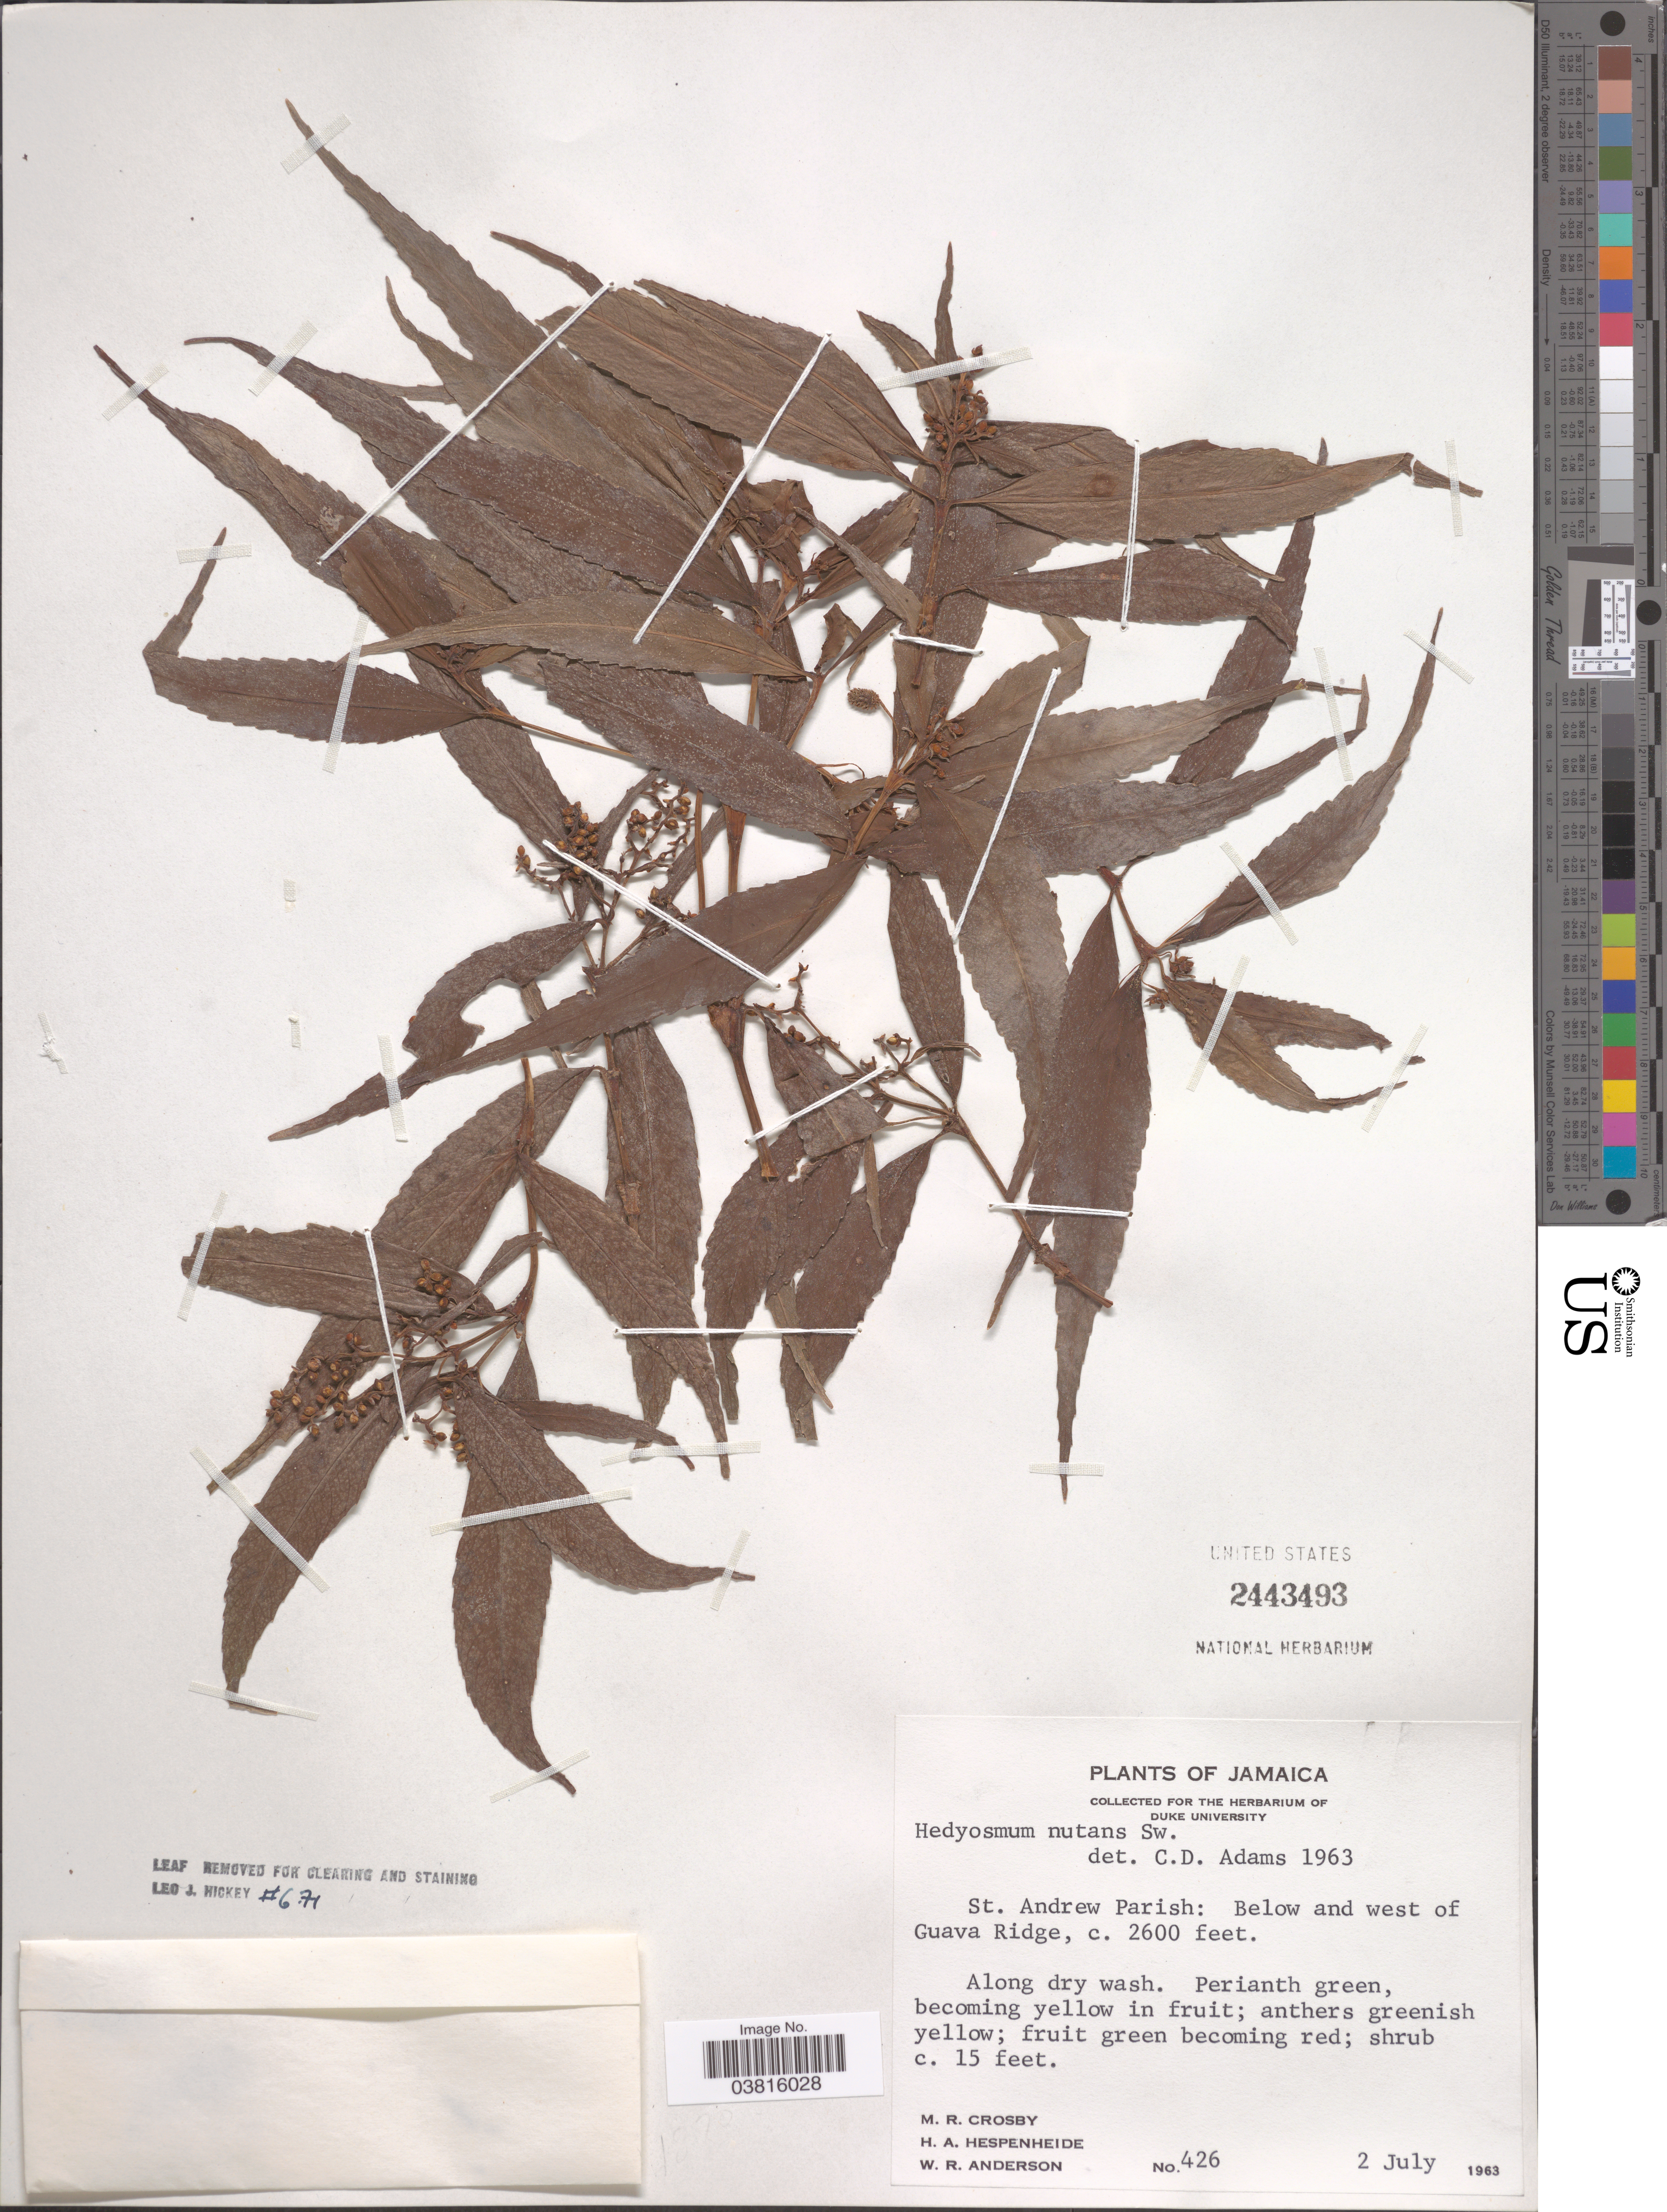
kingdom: Plantae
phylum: Tracheophyta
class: Magnoliopsida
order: Chloranthales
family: Chloranthaceae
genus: Hedyosmum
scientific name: Hedyosmum nutans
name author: Sw.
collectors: M. R. Crosby, H. A. Hespenheide & W. Anderson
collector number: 426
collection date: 1963-07-02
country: Jamaica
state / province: Saint Andrew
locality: Below and west of Guava Ridge.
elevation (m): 792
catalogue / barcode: US 2443493